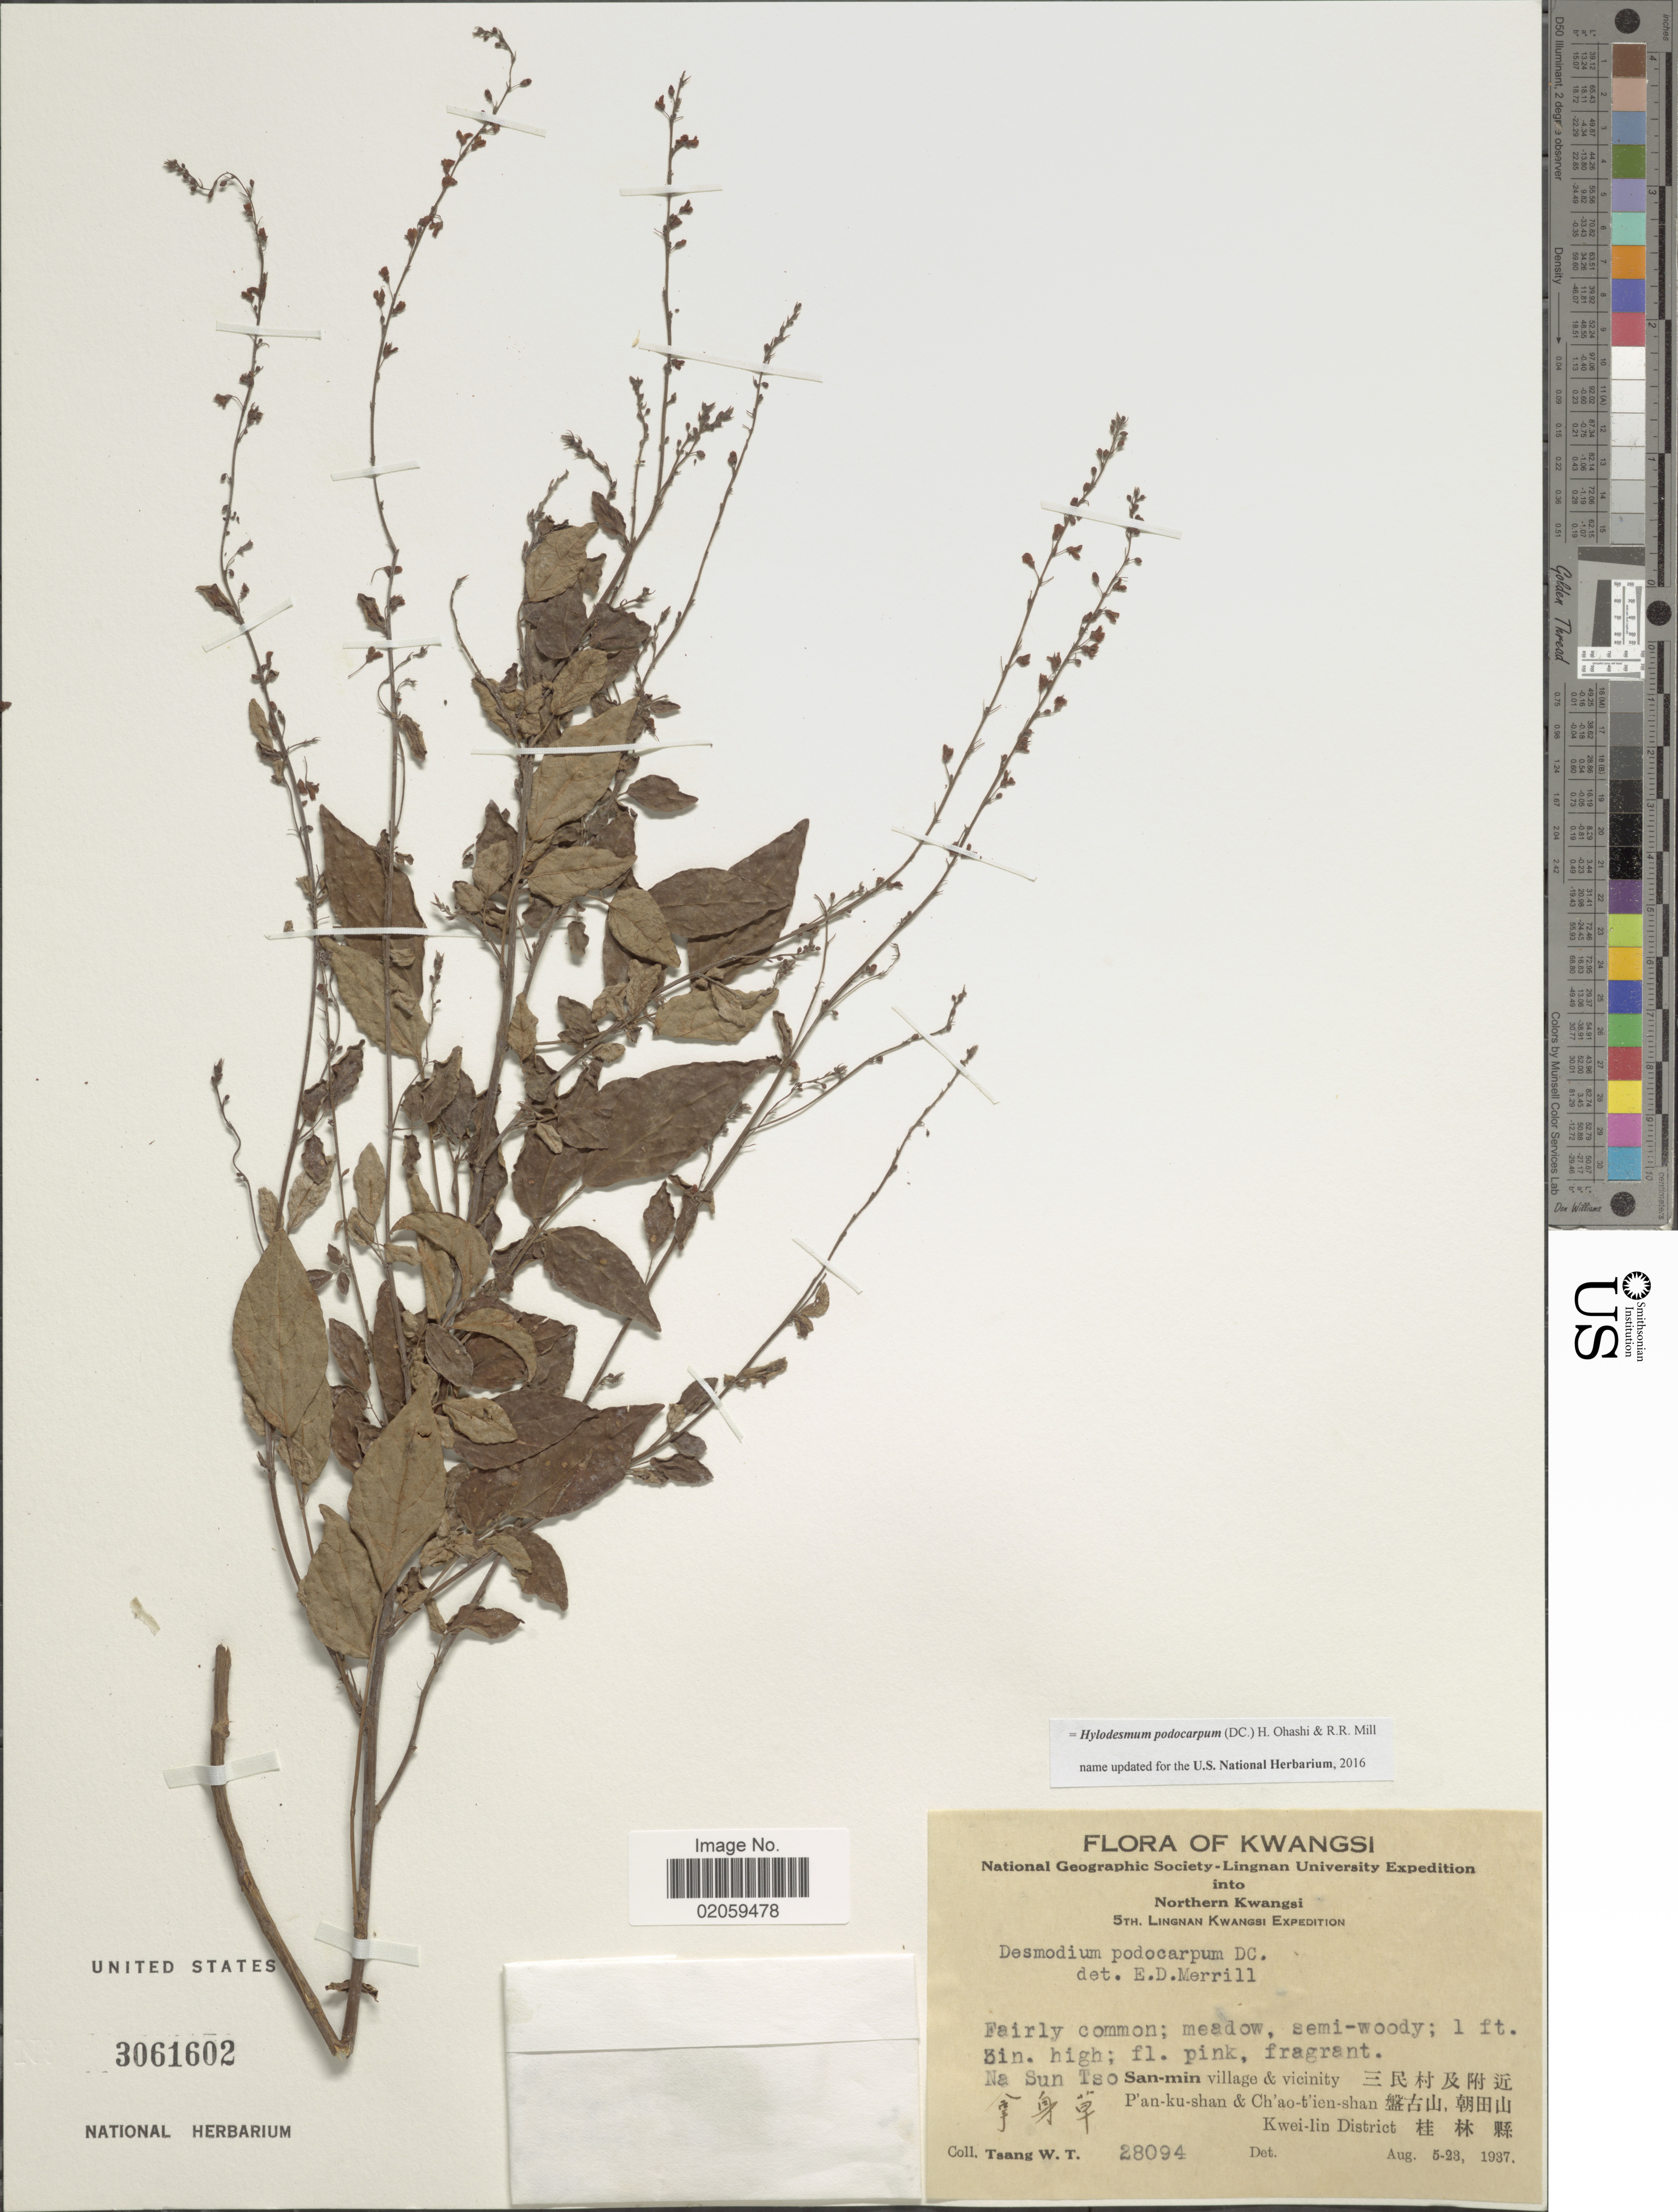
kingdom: Plantae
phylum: Tracheophyta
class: Magnoliopsida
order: Fabales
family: Fabaceae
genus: Hylodesmum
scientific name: Hylodesmum podocarpum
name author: (DC.) H. Ohashi & R.R. Mill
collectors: W. T. Tsang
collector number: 28094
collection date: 1937-08-05/1937-08-23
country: China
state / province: Guangxi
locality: Northern Kwangsi, Na Sun Tso, San-min Village & Vicinity, P'an-ku-shan & Ch'ao-t'ien-shan, Kwei-lin District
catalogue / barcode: US 3061602